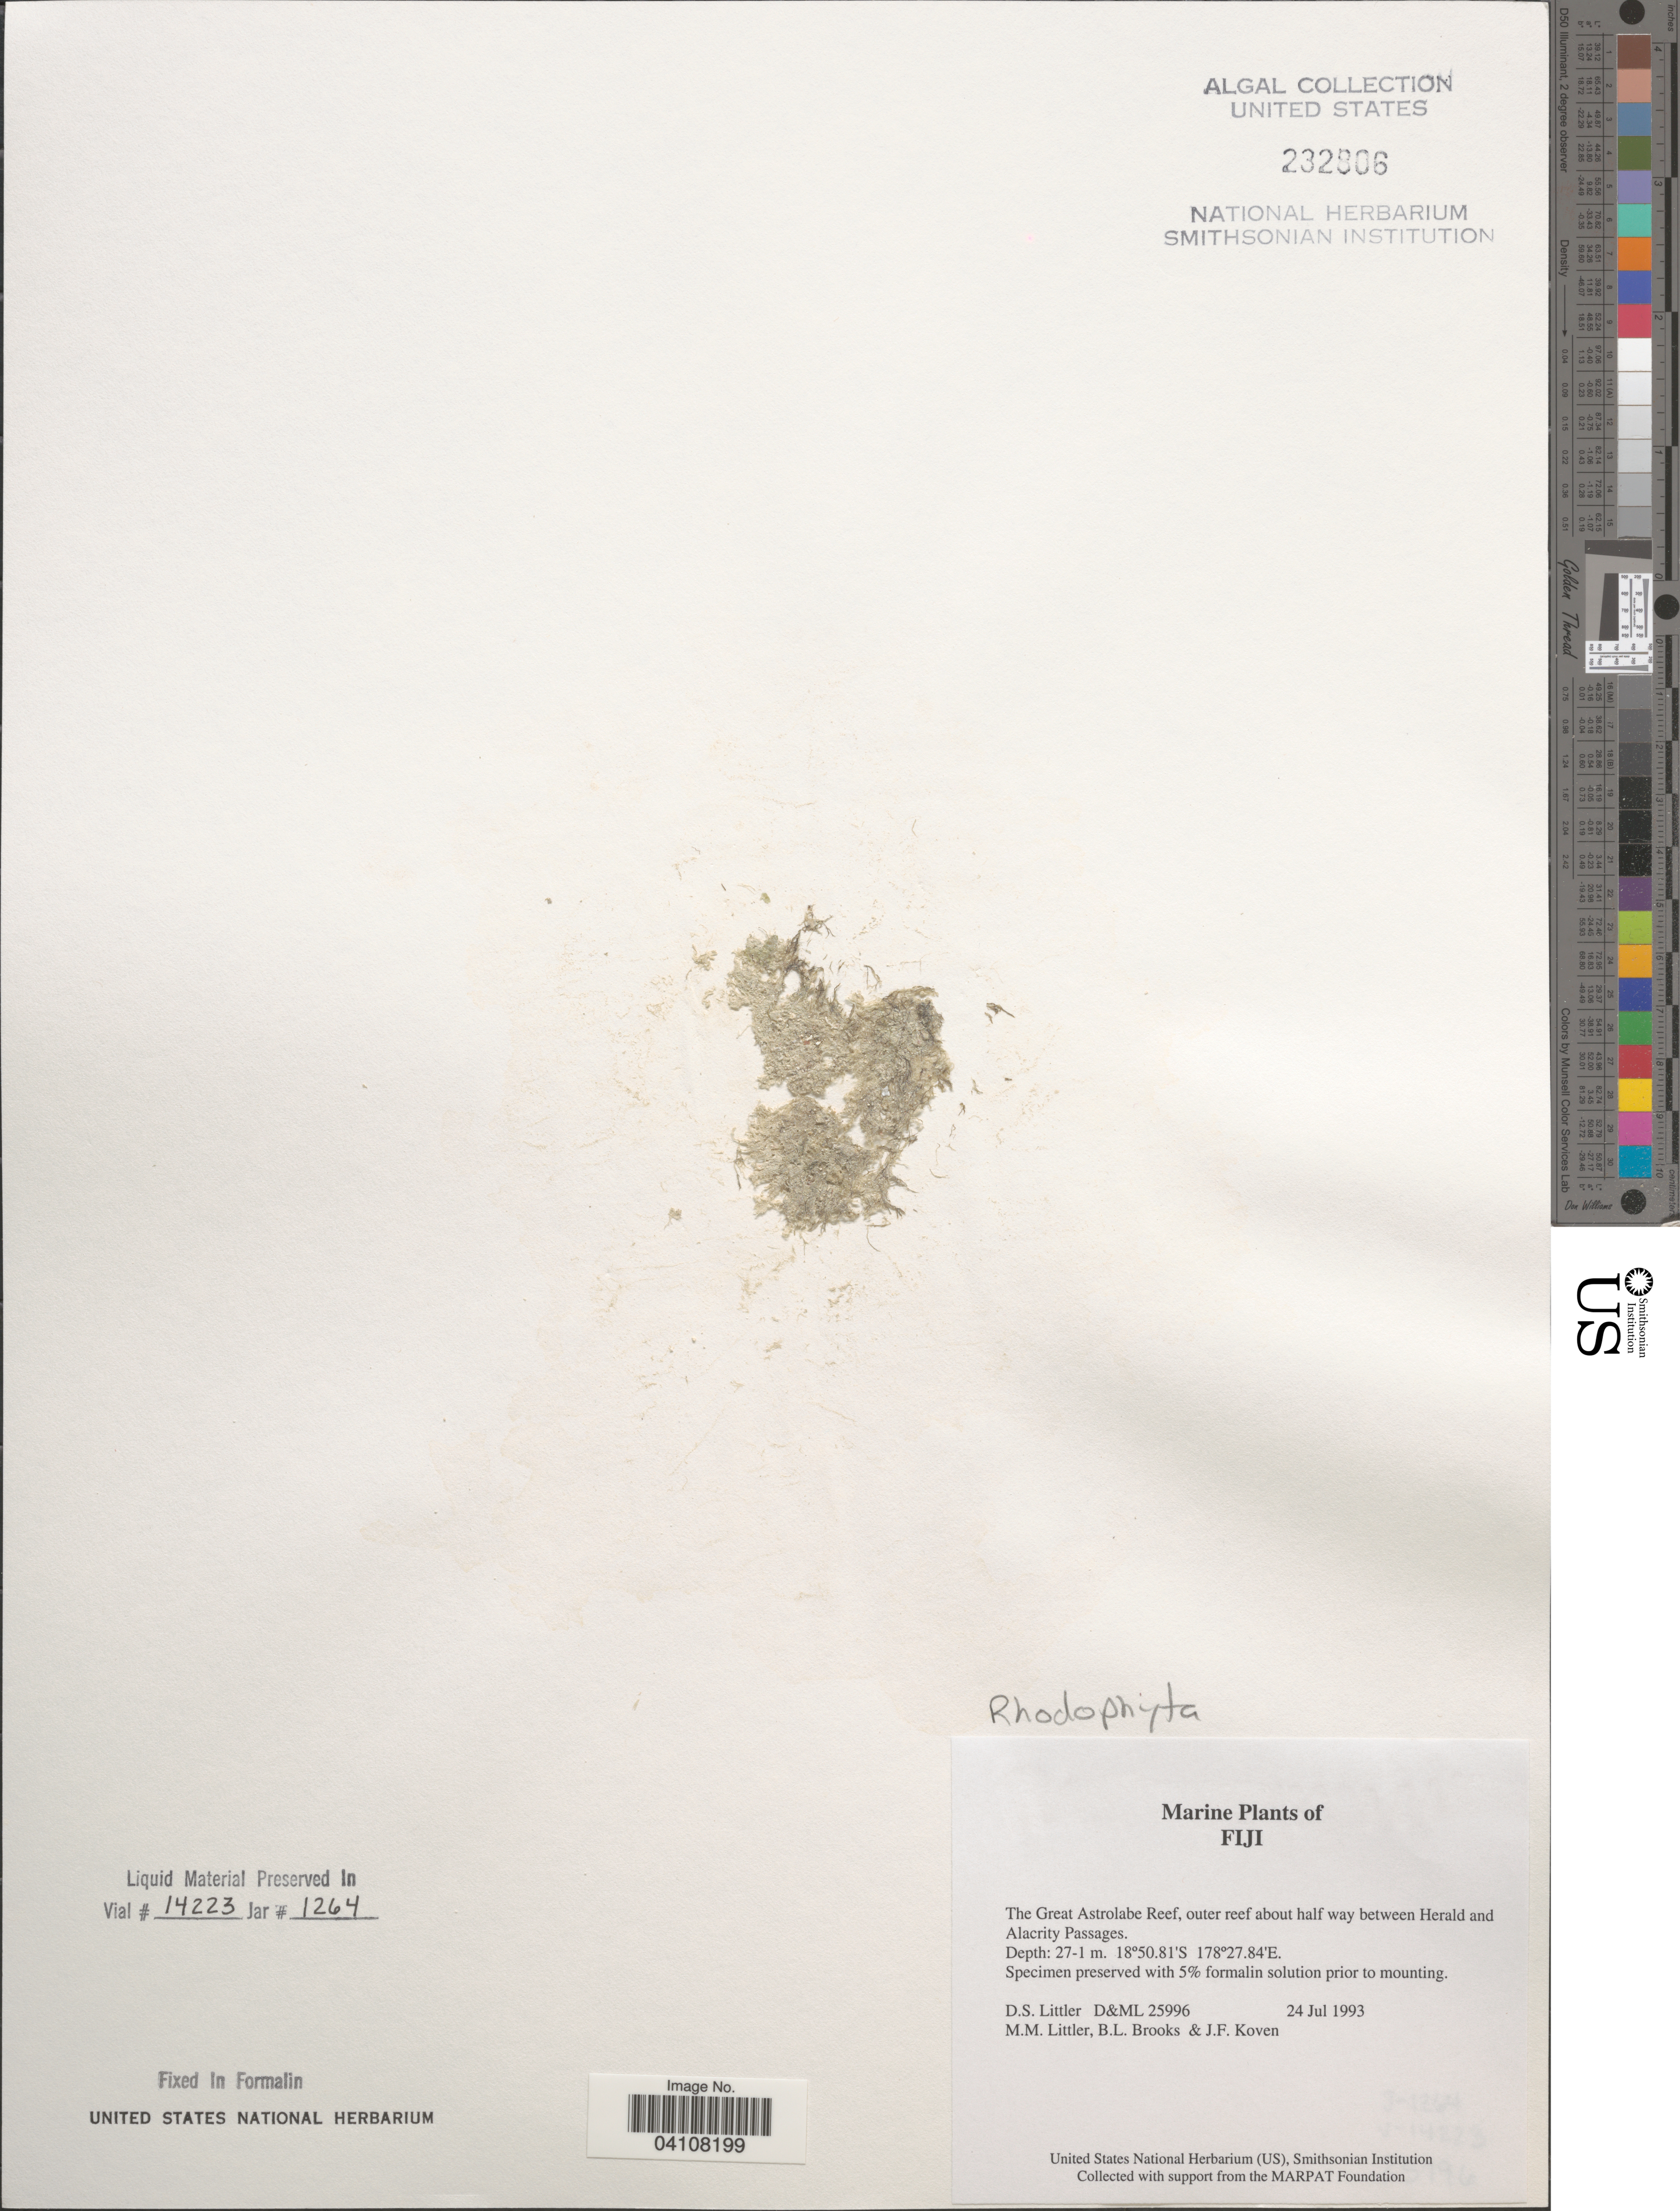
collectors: D. S. Littler, B. Brooks & J. Koven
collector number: D&ML25996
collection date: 1993-07-24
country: Fiji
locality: The Great Astrolabe Reef, outer reef about half way between Herald and Alacrity Passages.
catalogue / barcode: US 232806